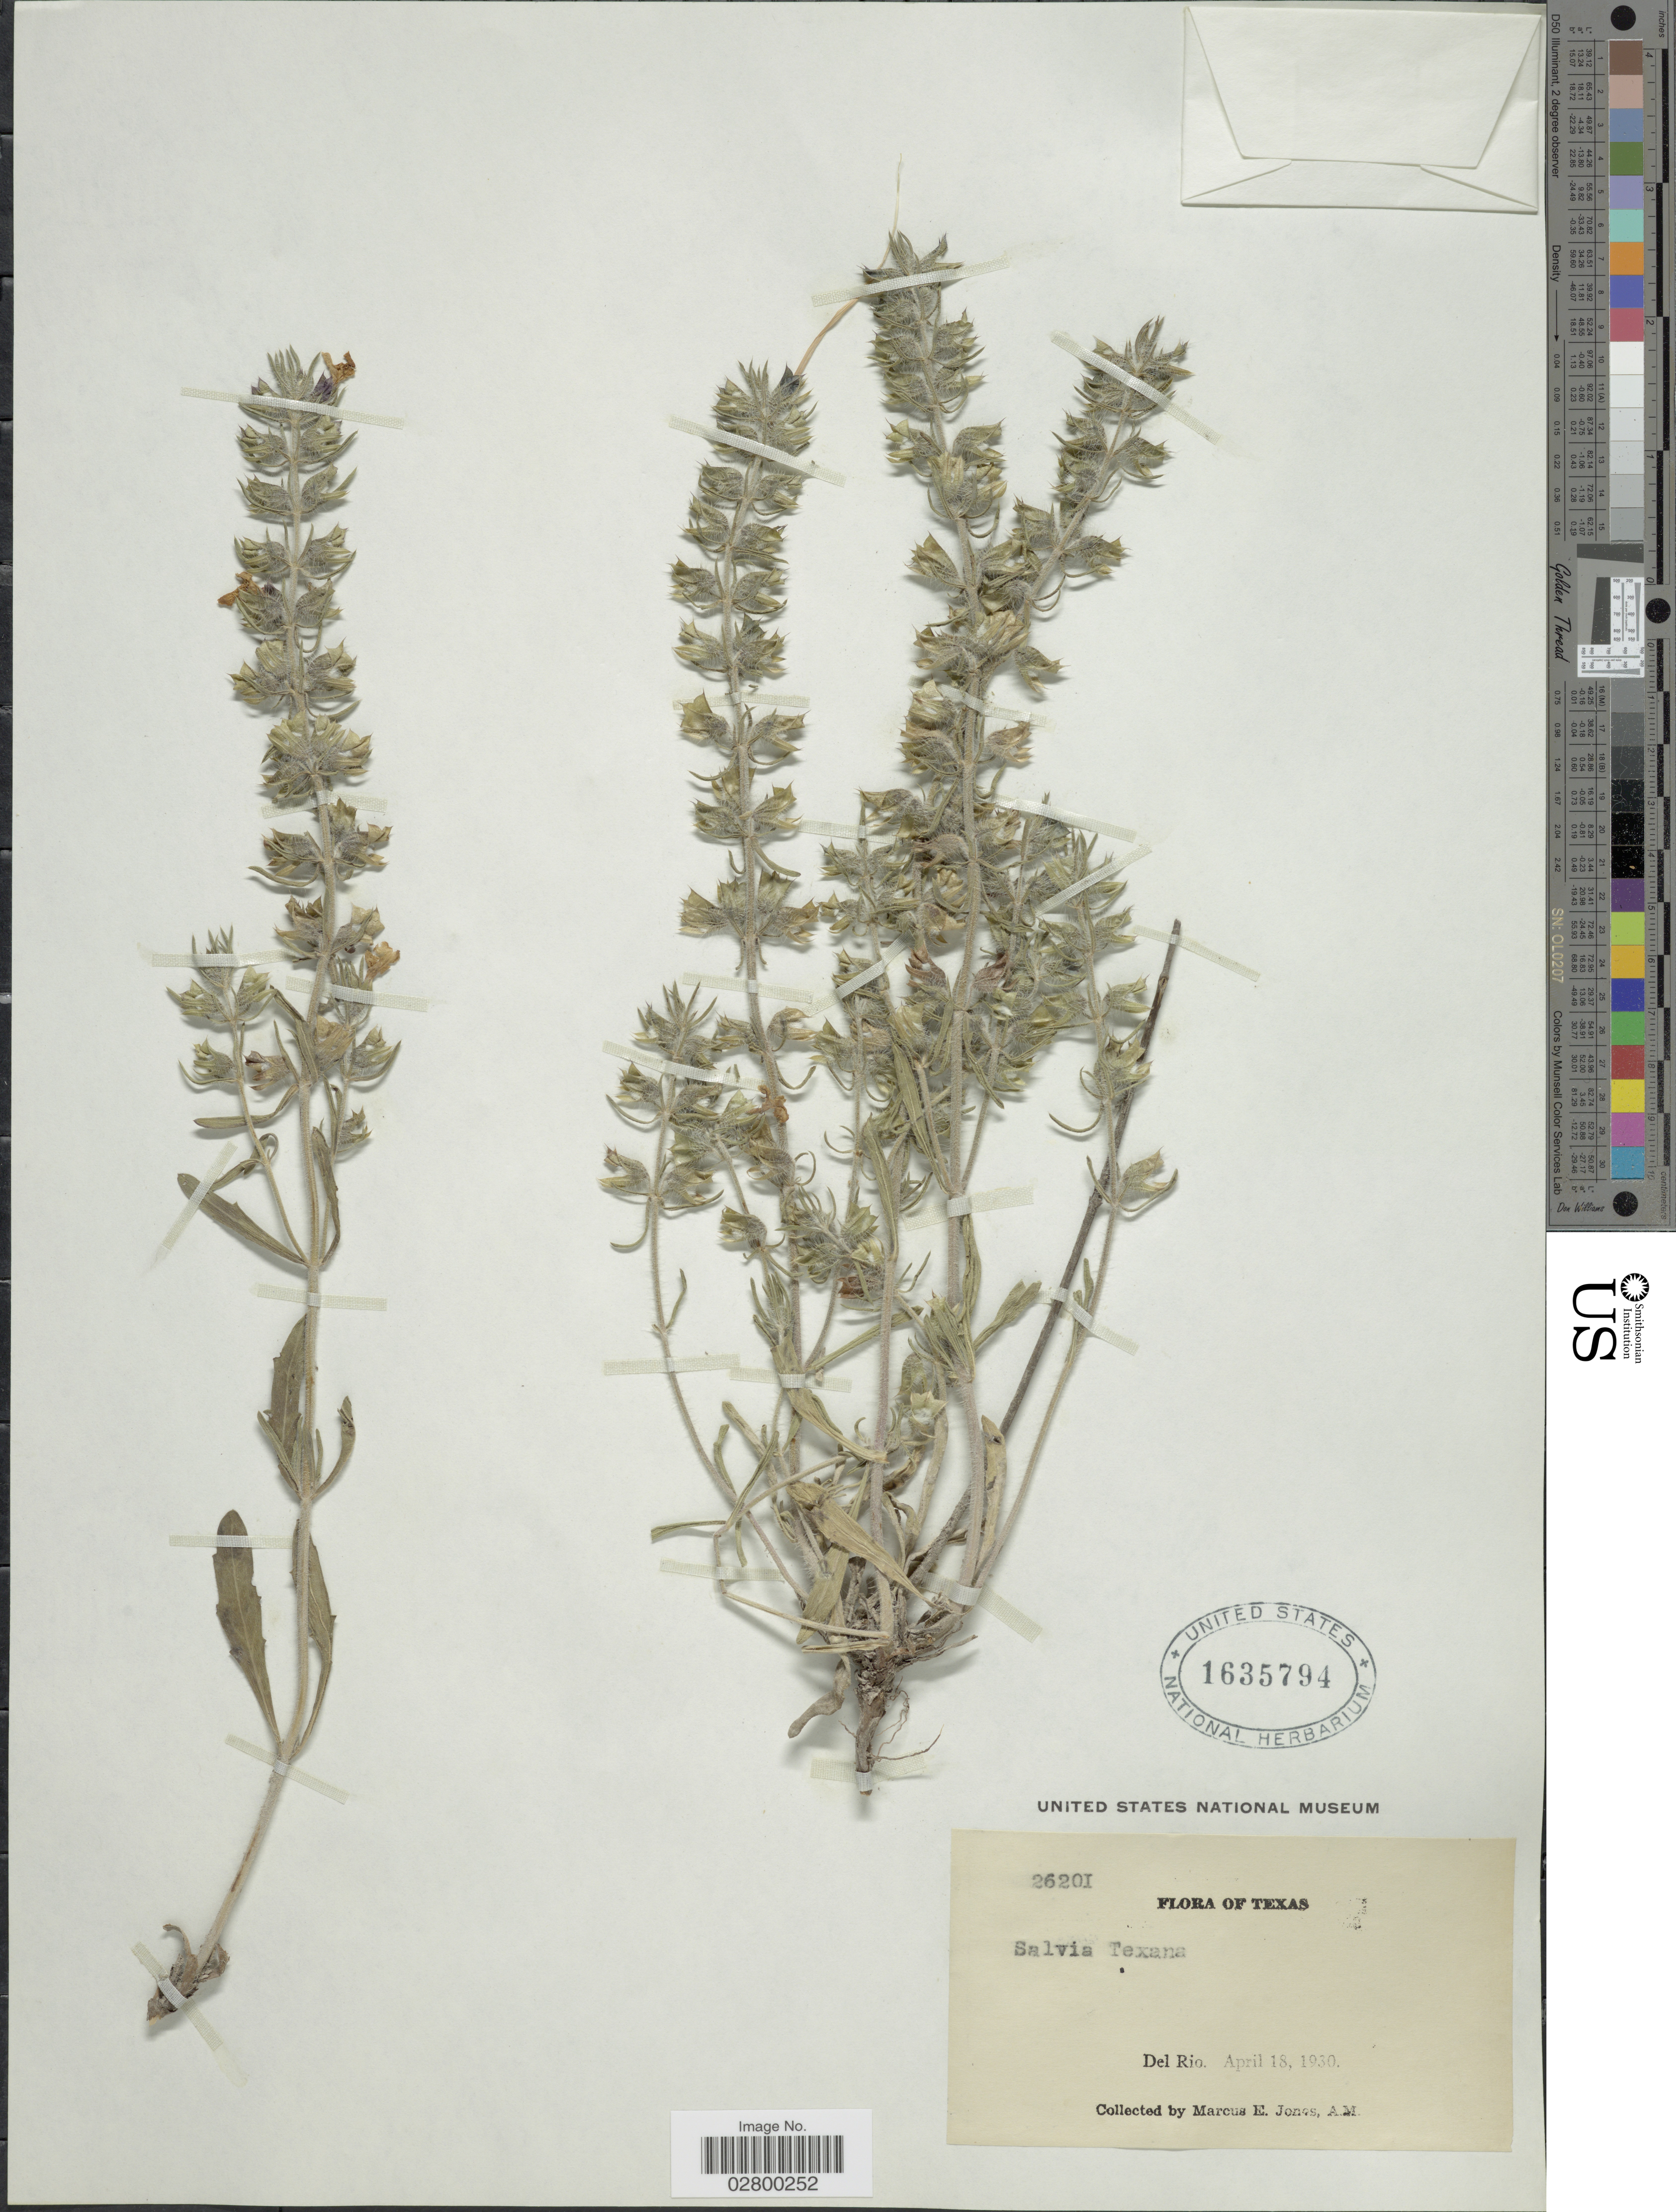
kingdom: Plantae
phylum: Tracheophyta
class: Magnoliopsida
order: Lamiales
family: Lamiaceae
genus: Salvia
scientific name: Salvia texana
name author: (Scheele) Torr.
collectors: M. E. Jones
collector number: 26201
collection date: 1930-04-18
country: United States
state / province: Texas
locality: Del Rio.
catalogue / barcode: US 1635794